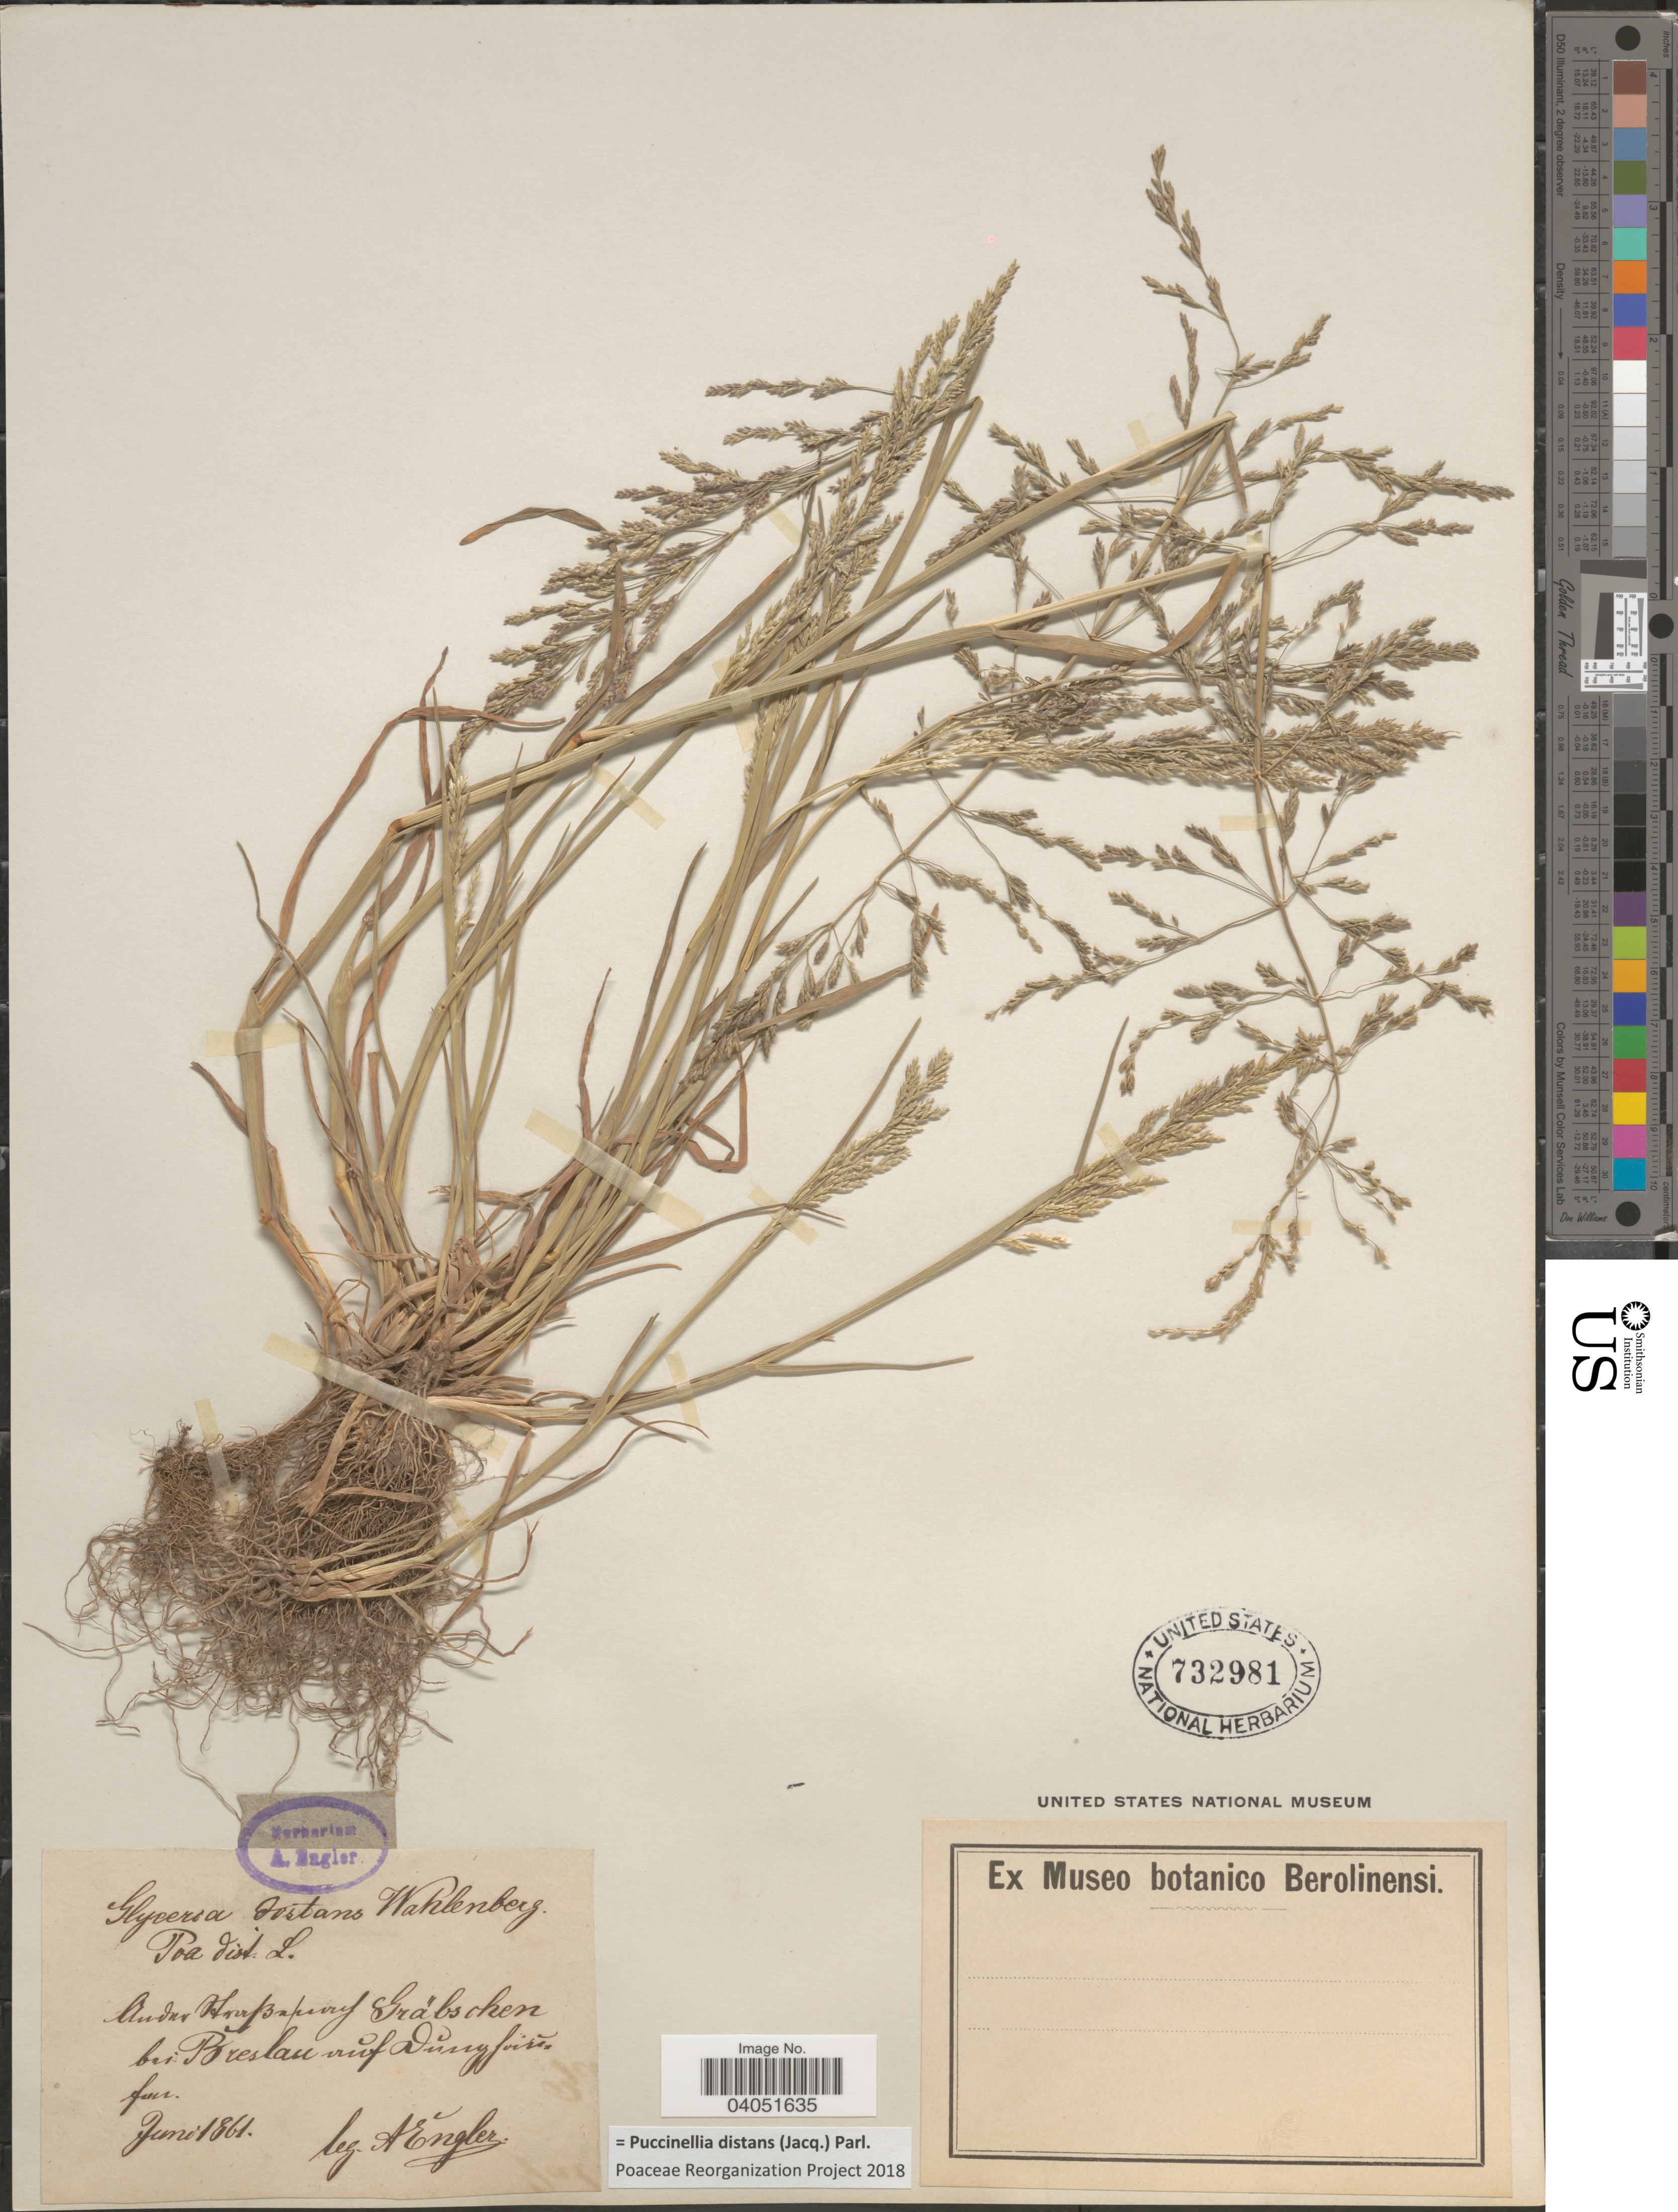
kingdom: Plantae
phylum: Tracheophyta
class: Liliopsida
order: Poales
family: Poaceae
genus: Puccinellia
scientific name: Puccinellia distans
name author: (Jacq.) Parl.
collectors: A. Engler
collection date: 1861-06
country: Germany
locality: Auder Haufapurg [interpreted] Gräbschen bei Breslau aůf Dŭngfoiră [interpreted] foir [interpreted].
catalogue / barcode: US 732981